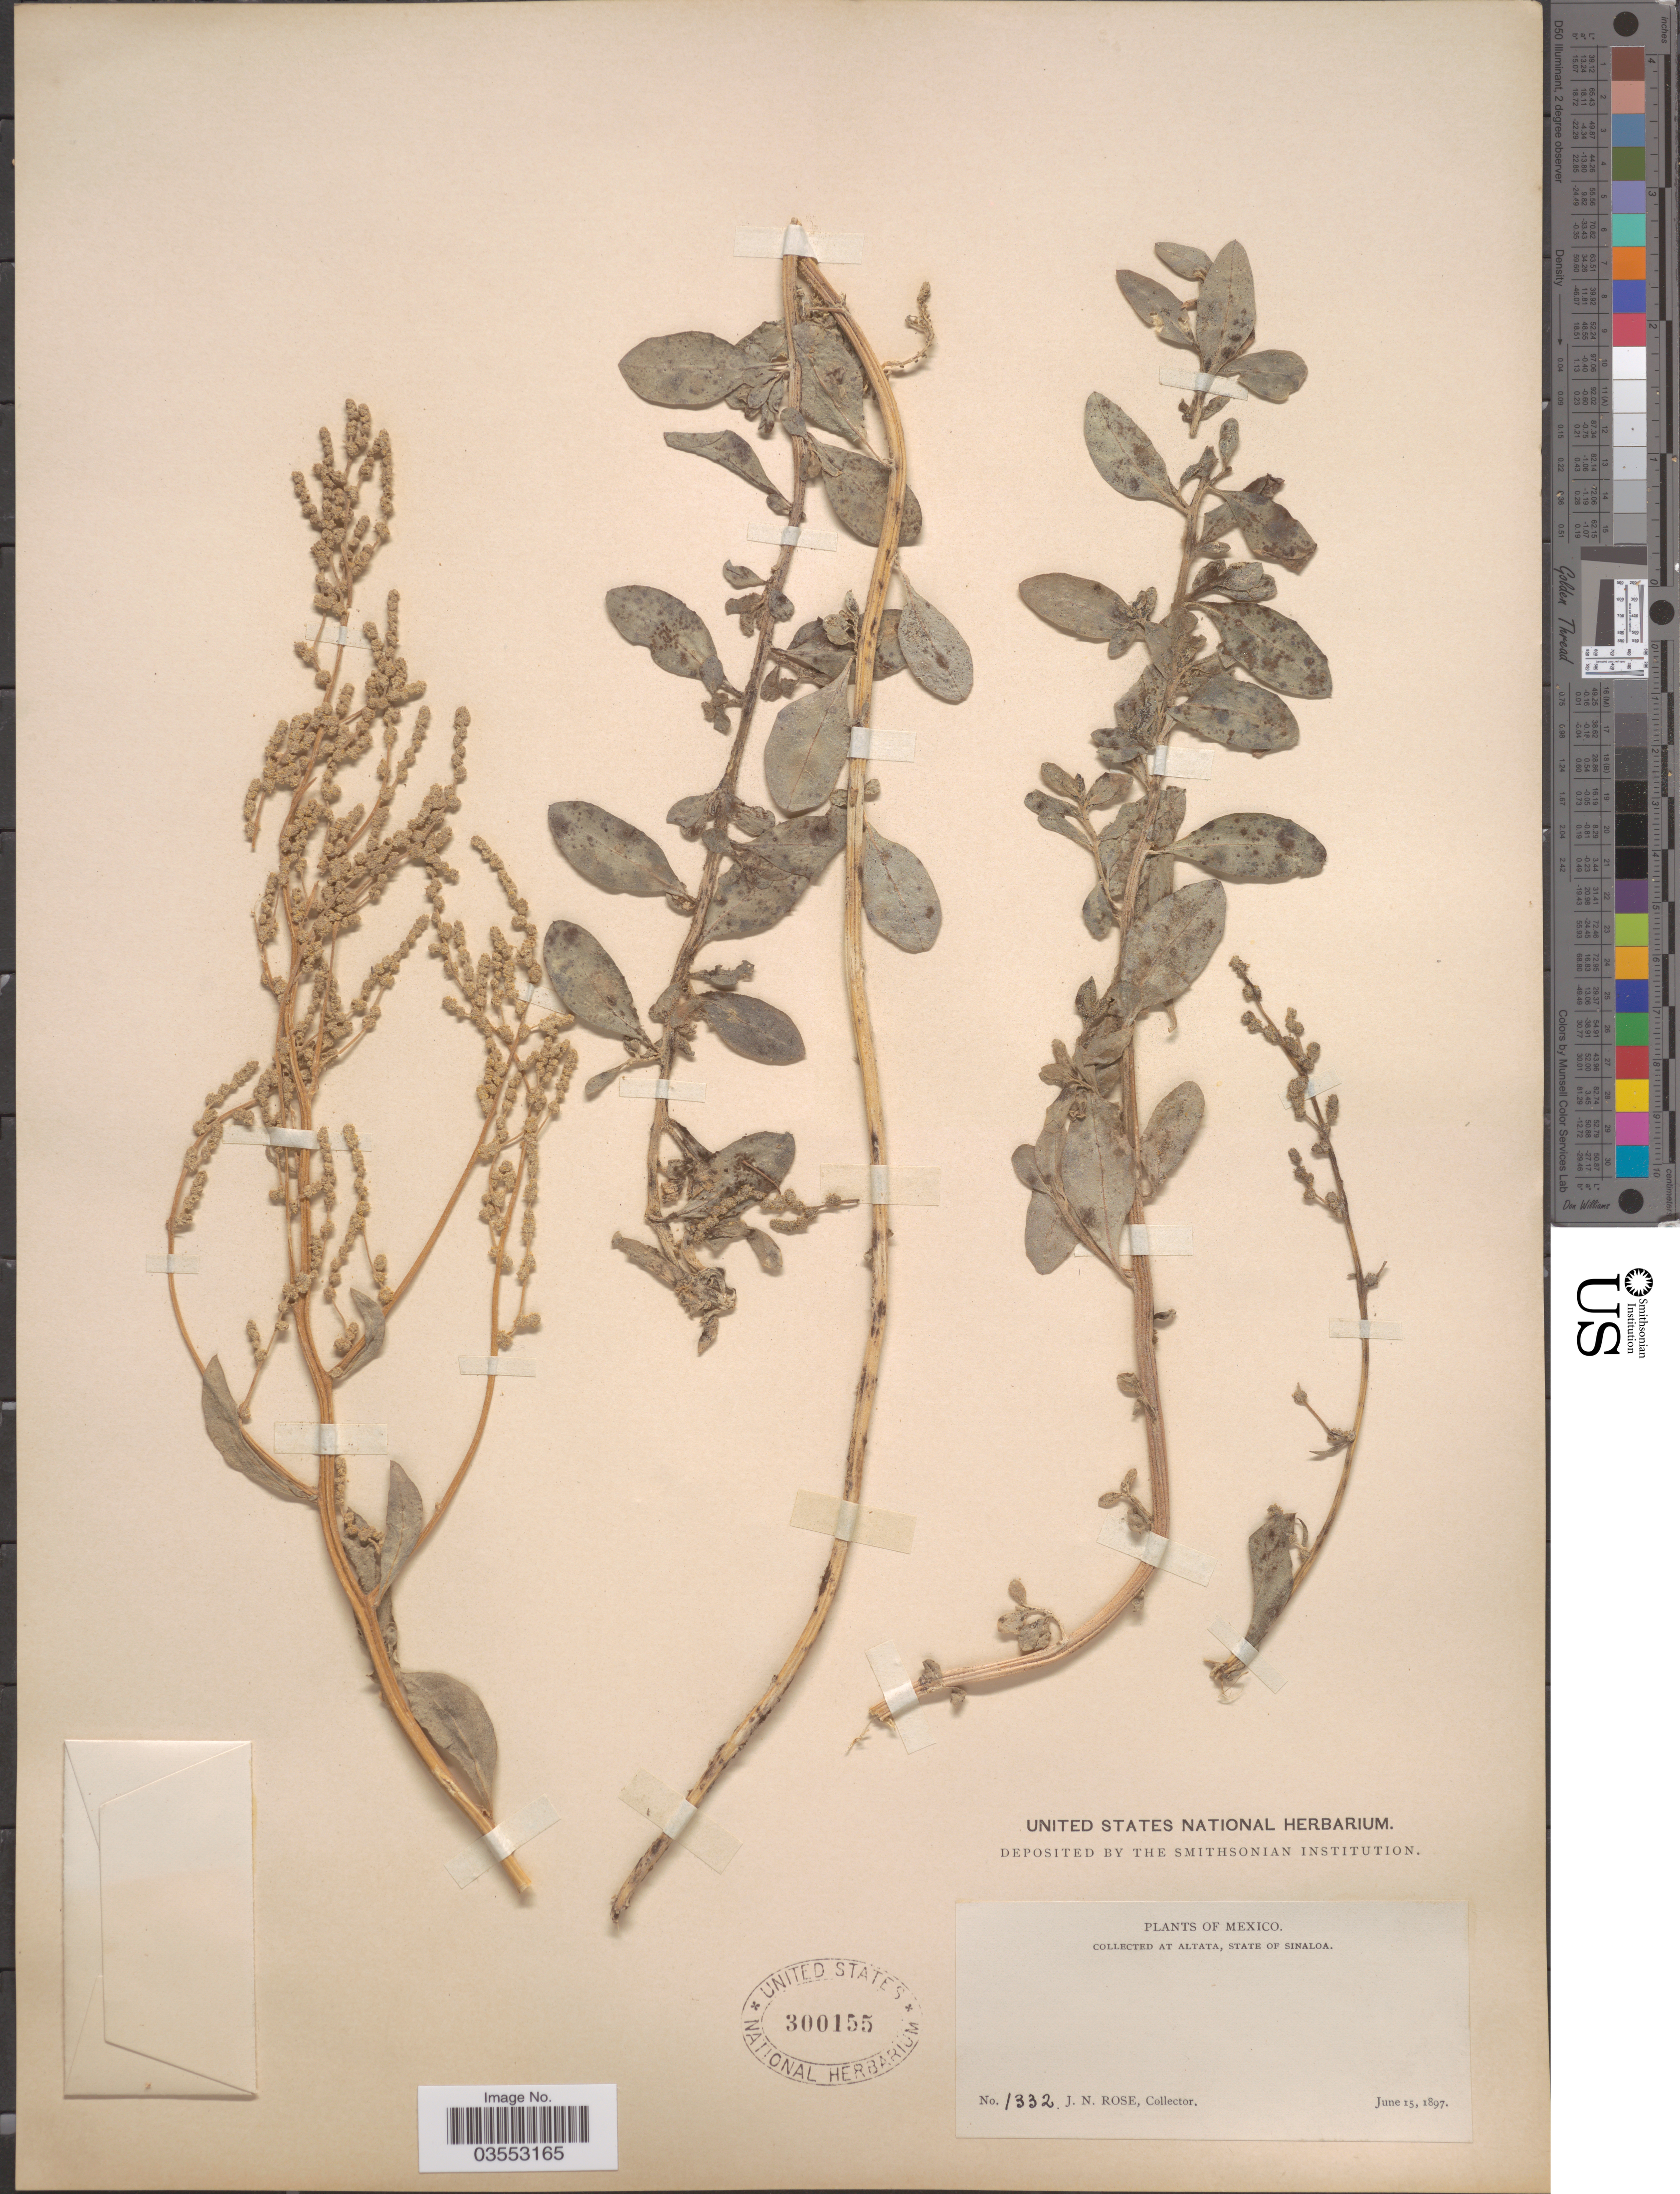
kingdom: Plantae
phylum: Tracheophyta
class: Magnoliopsida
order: Caryophyllales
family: Amaranthaceae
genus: Atriplex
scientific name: Atriplex barclayana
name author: (Benth.) D. Dietr.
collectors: J. N. Rose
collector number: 1332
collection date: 1897-06-15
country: Mexico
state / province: Sinaloa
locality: At Altata.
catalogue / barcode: US 300155